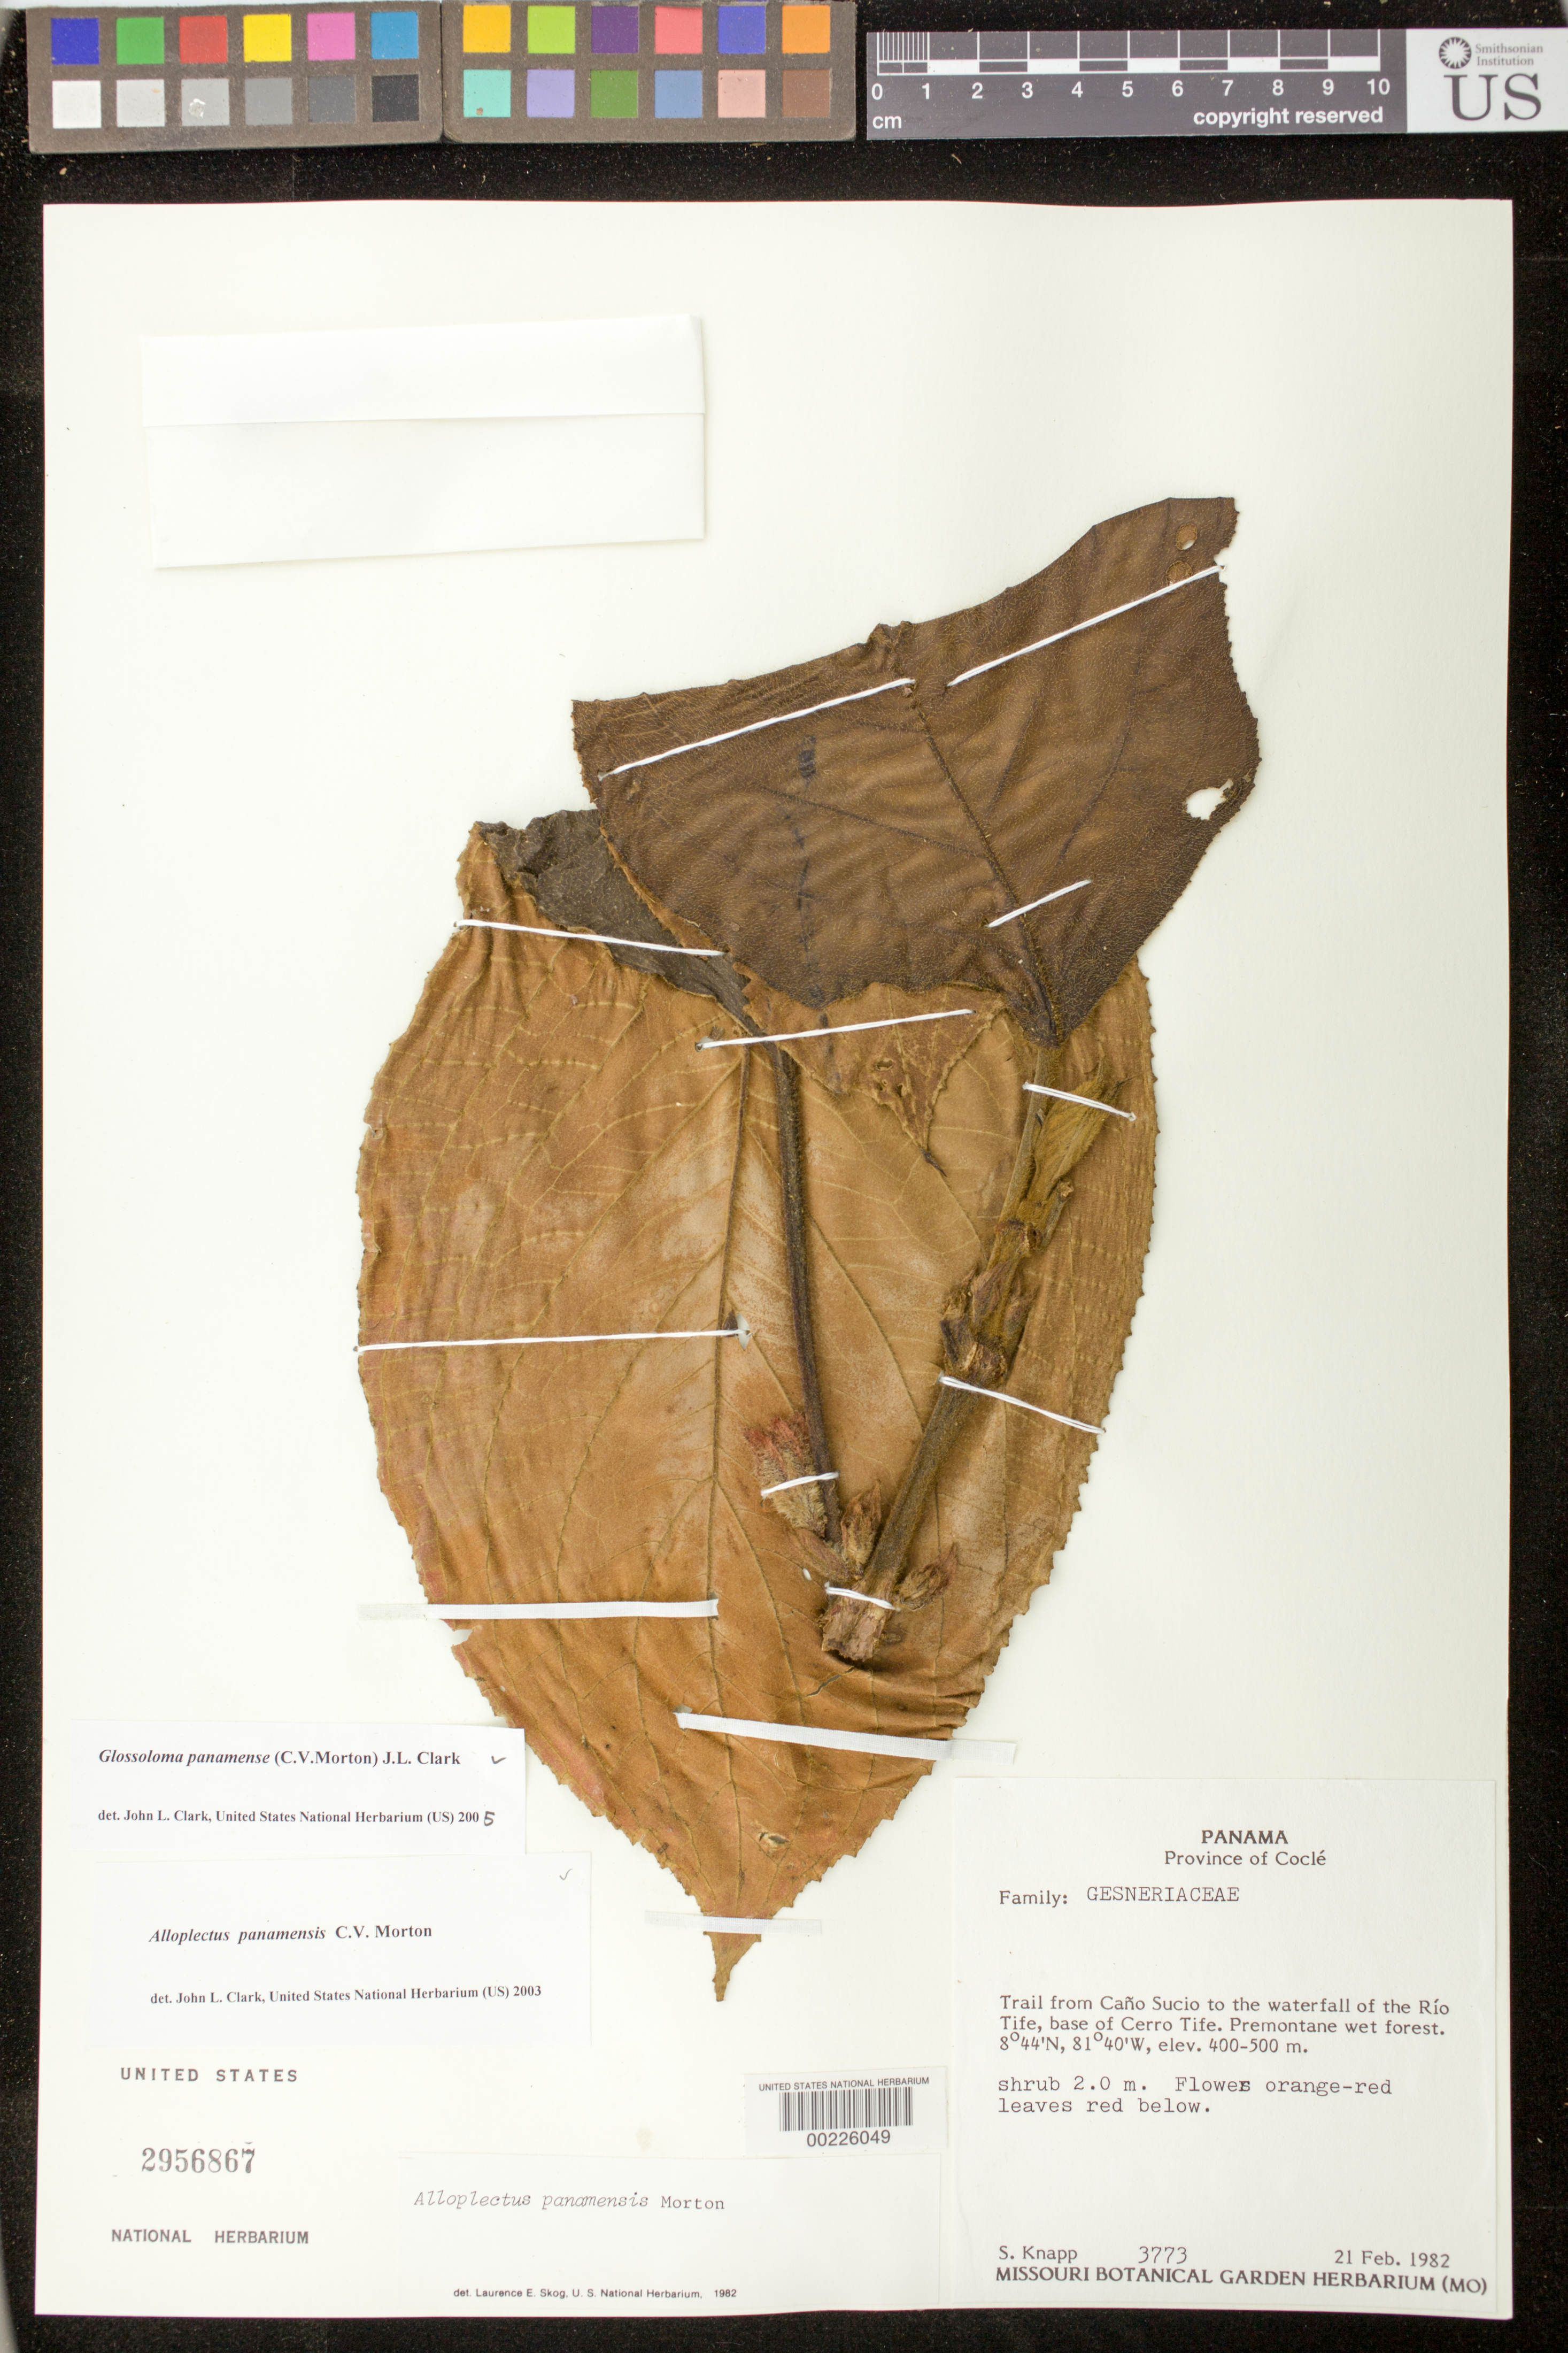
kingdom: Plantae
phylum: Tracheophyta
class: Magnoliopsida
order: Lamiales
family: Gesneriaceae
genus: Glossoloma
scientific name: Glossoloma panamense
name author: (C.V. Morton) J.L. Clark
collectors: S. Knapp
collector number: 3773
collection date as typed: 21 Feb 1982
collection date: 1982-02-21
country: Panama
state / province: Coclé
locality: Trail from Cano Sucio to the waterfall of the Rio Tife, base of Cerro Tife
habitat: Premontane wet forest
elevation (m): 400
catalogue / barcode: US 2956867